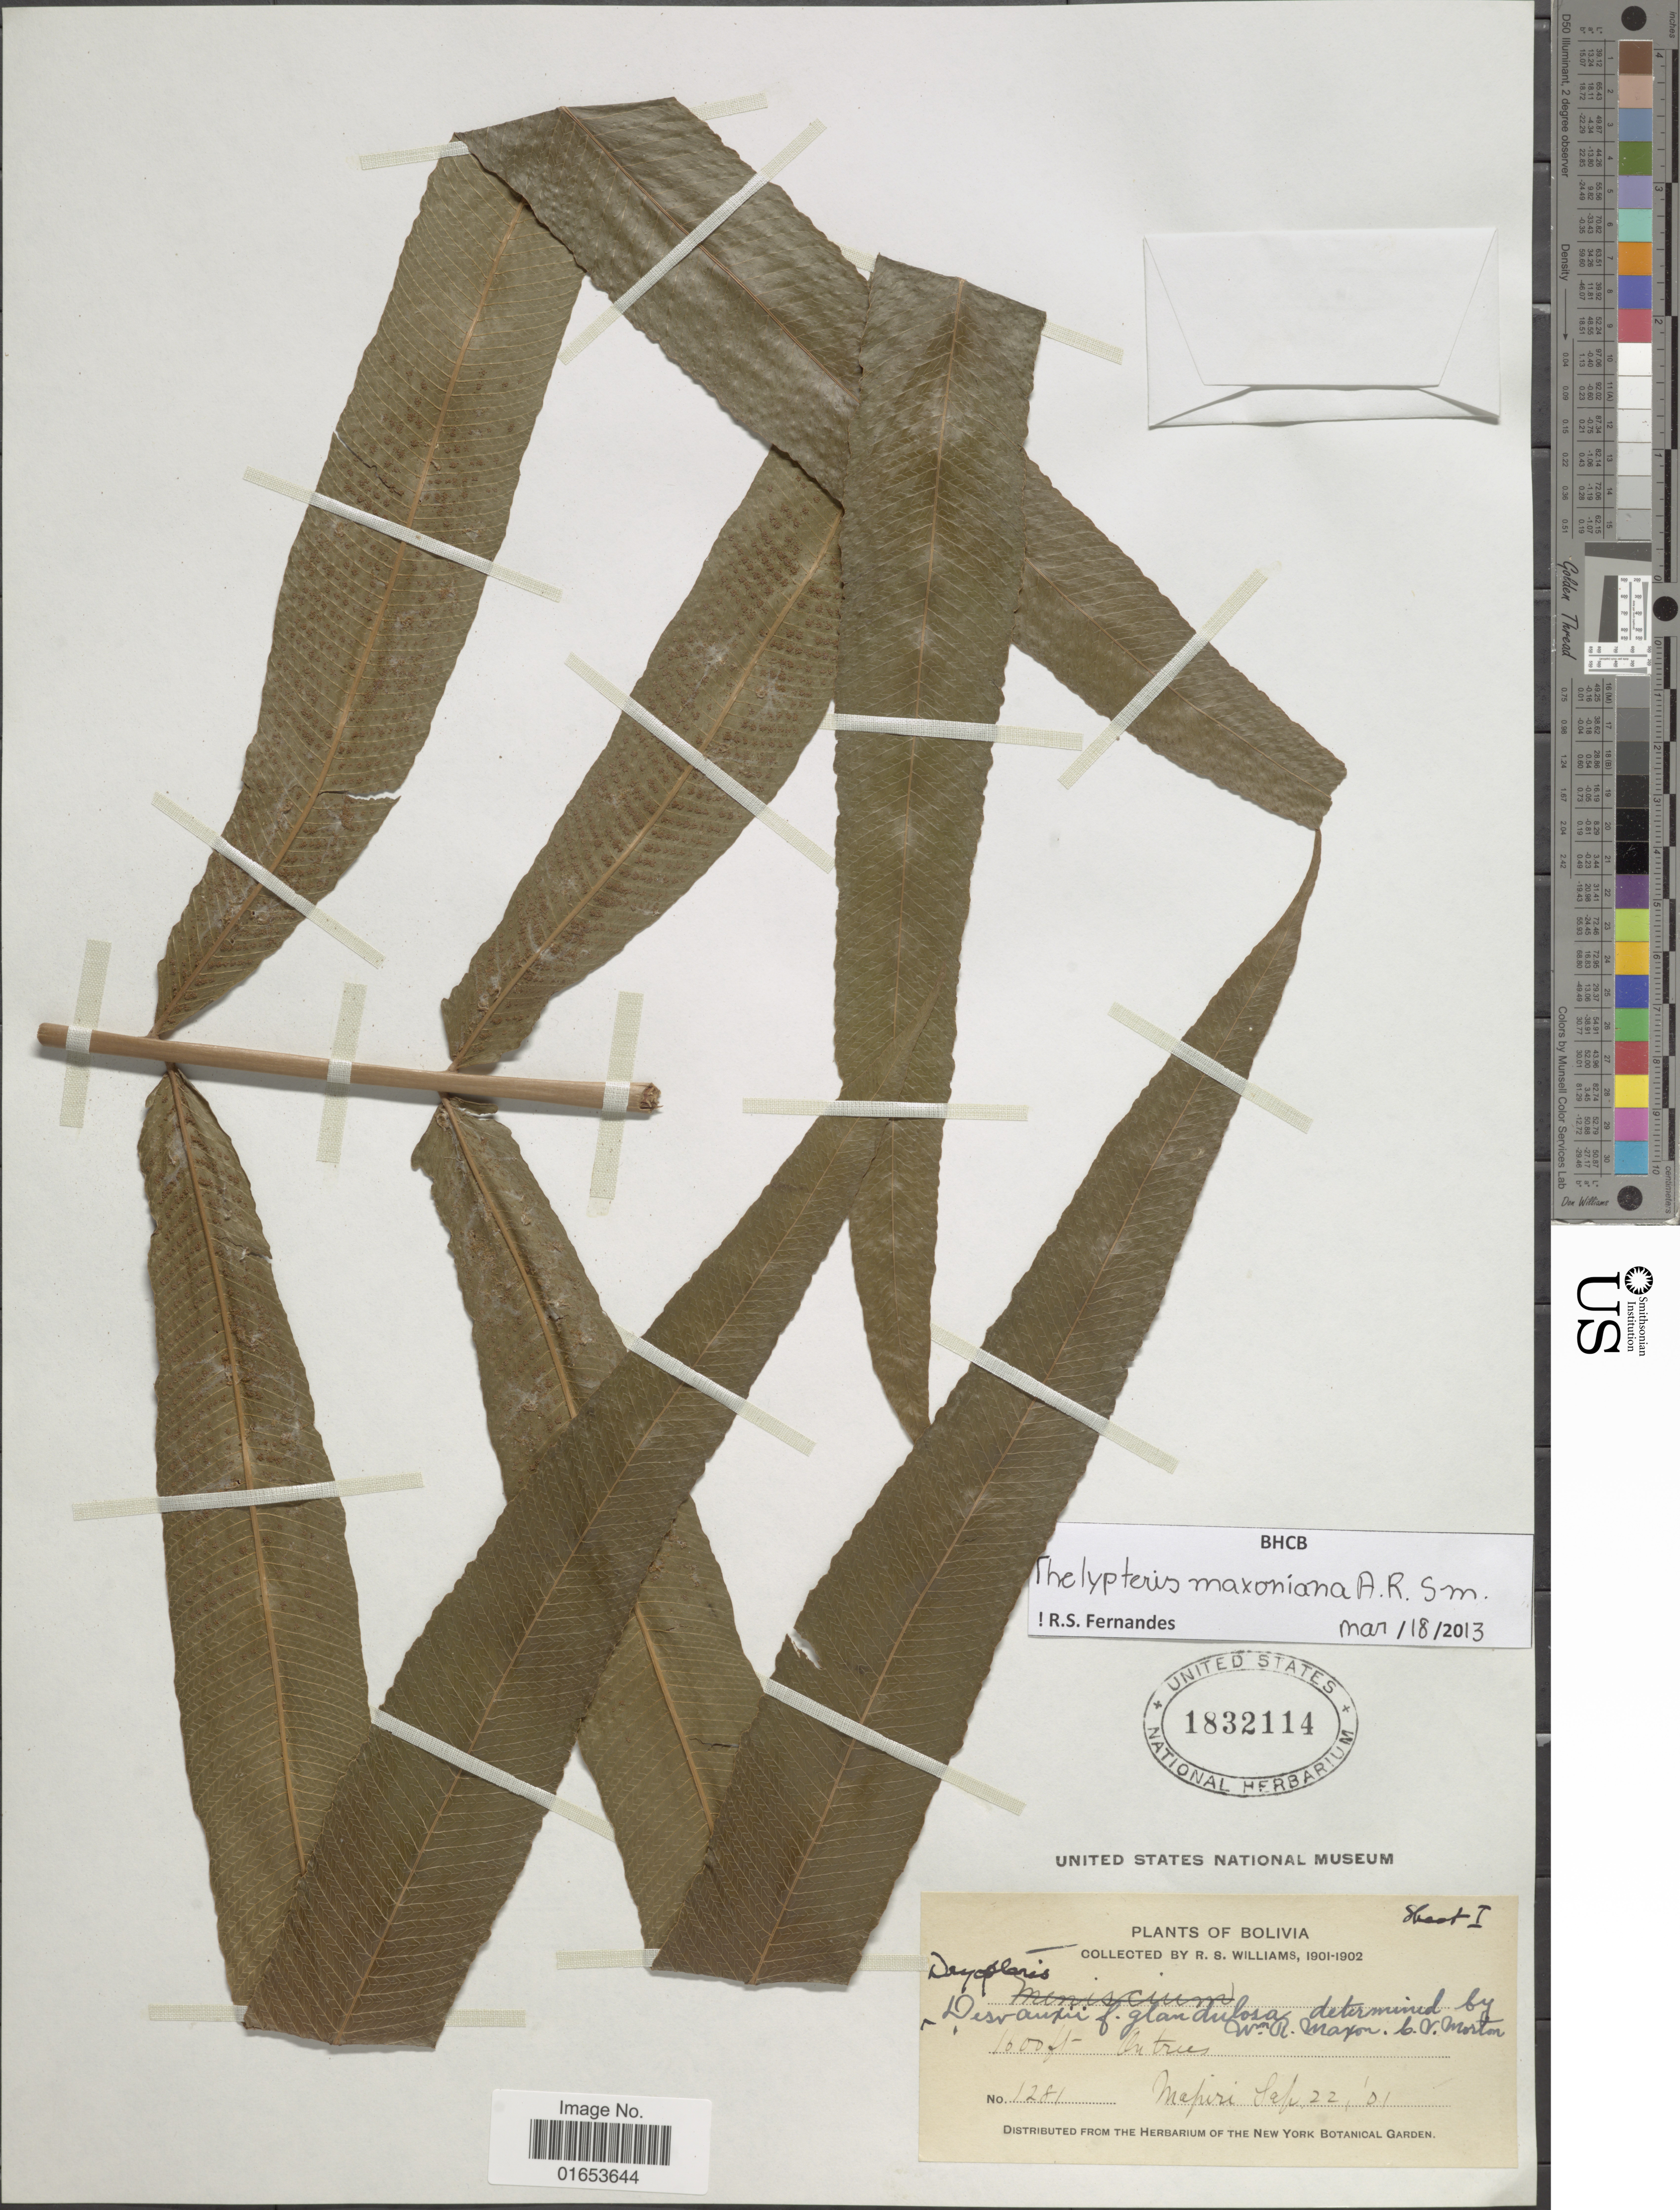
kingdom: Plantae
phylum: Tracheophyta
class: Polypodiopsida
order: Polypodiales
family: Thelypteridaceae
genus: Meniscium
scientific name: Meniscium maxonianum (A.R. Sm.) comb. nov., ined. 2015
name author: (A.R. Sm.)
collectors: R. S. Williams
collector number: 1281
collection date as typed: Sep. 22, 1901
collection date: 1901-09-22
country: Bolivia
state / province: La Páz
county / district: Larecaja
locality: Mapiri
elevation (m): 488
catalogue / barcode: US 1832114